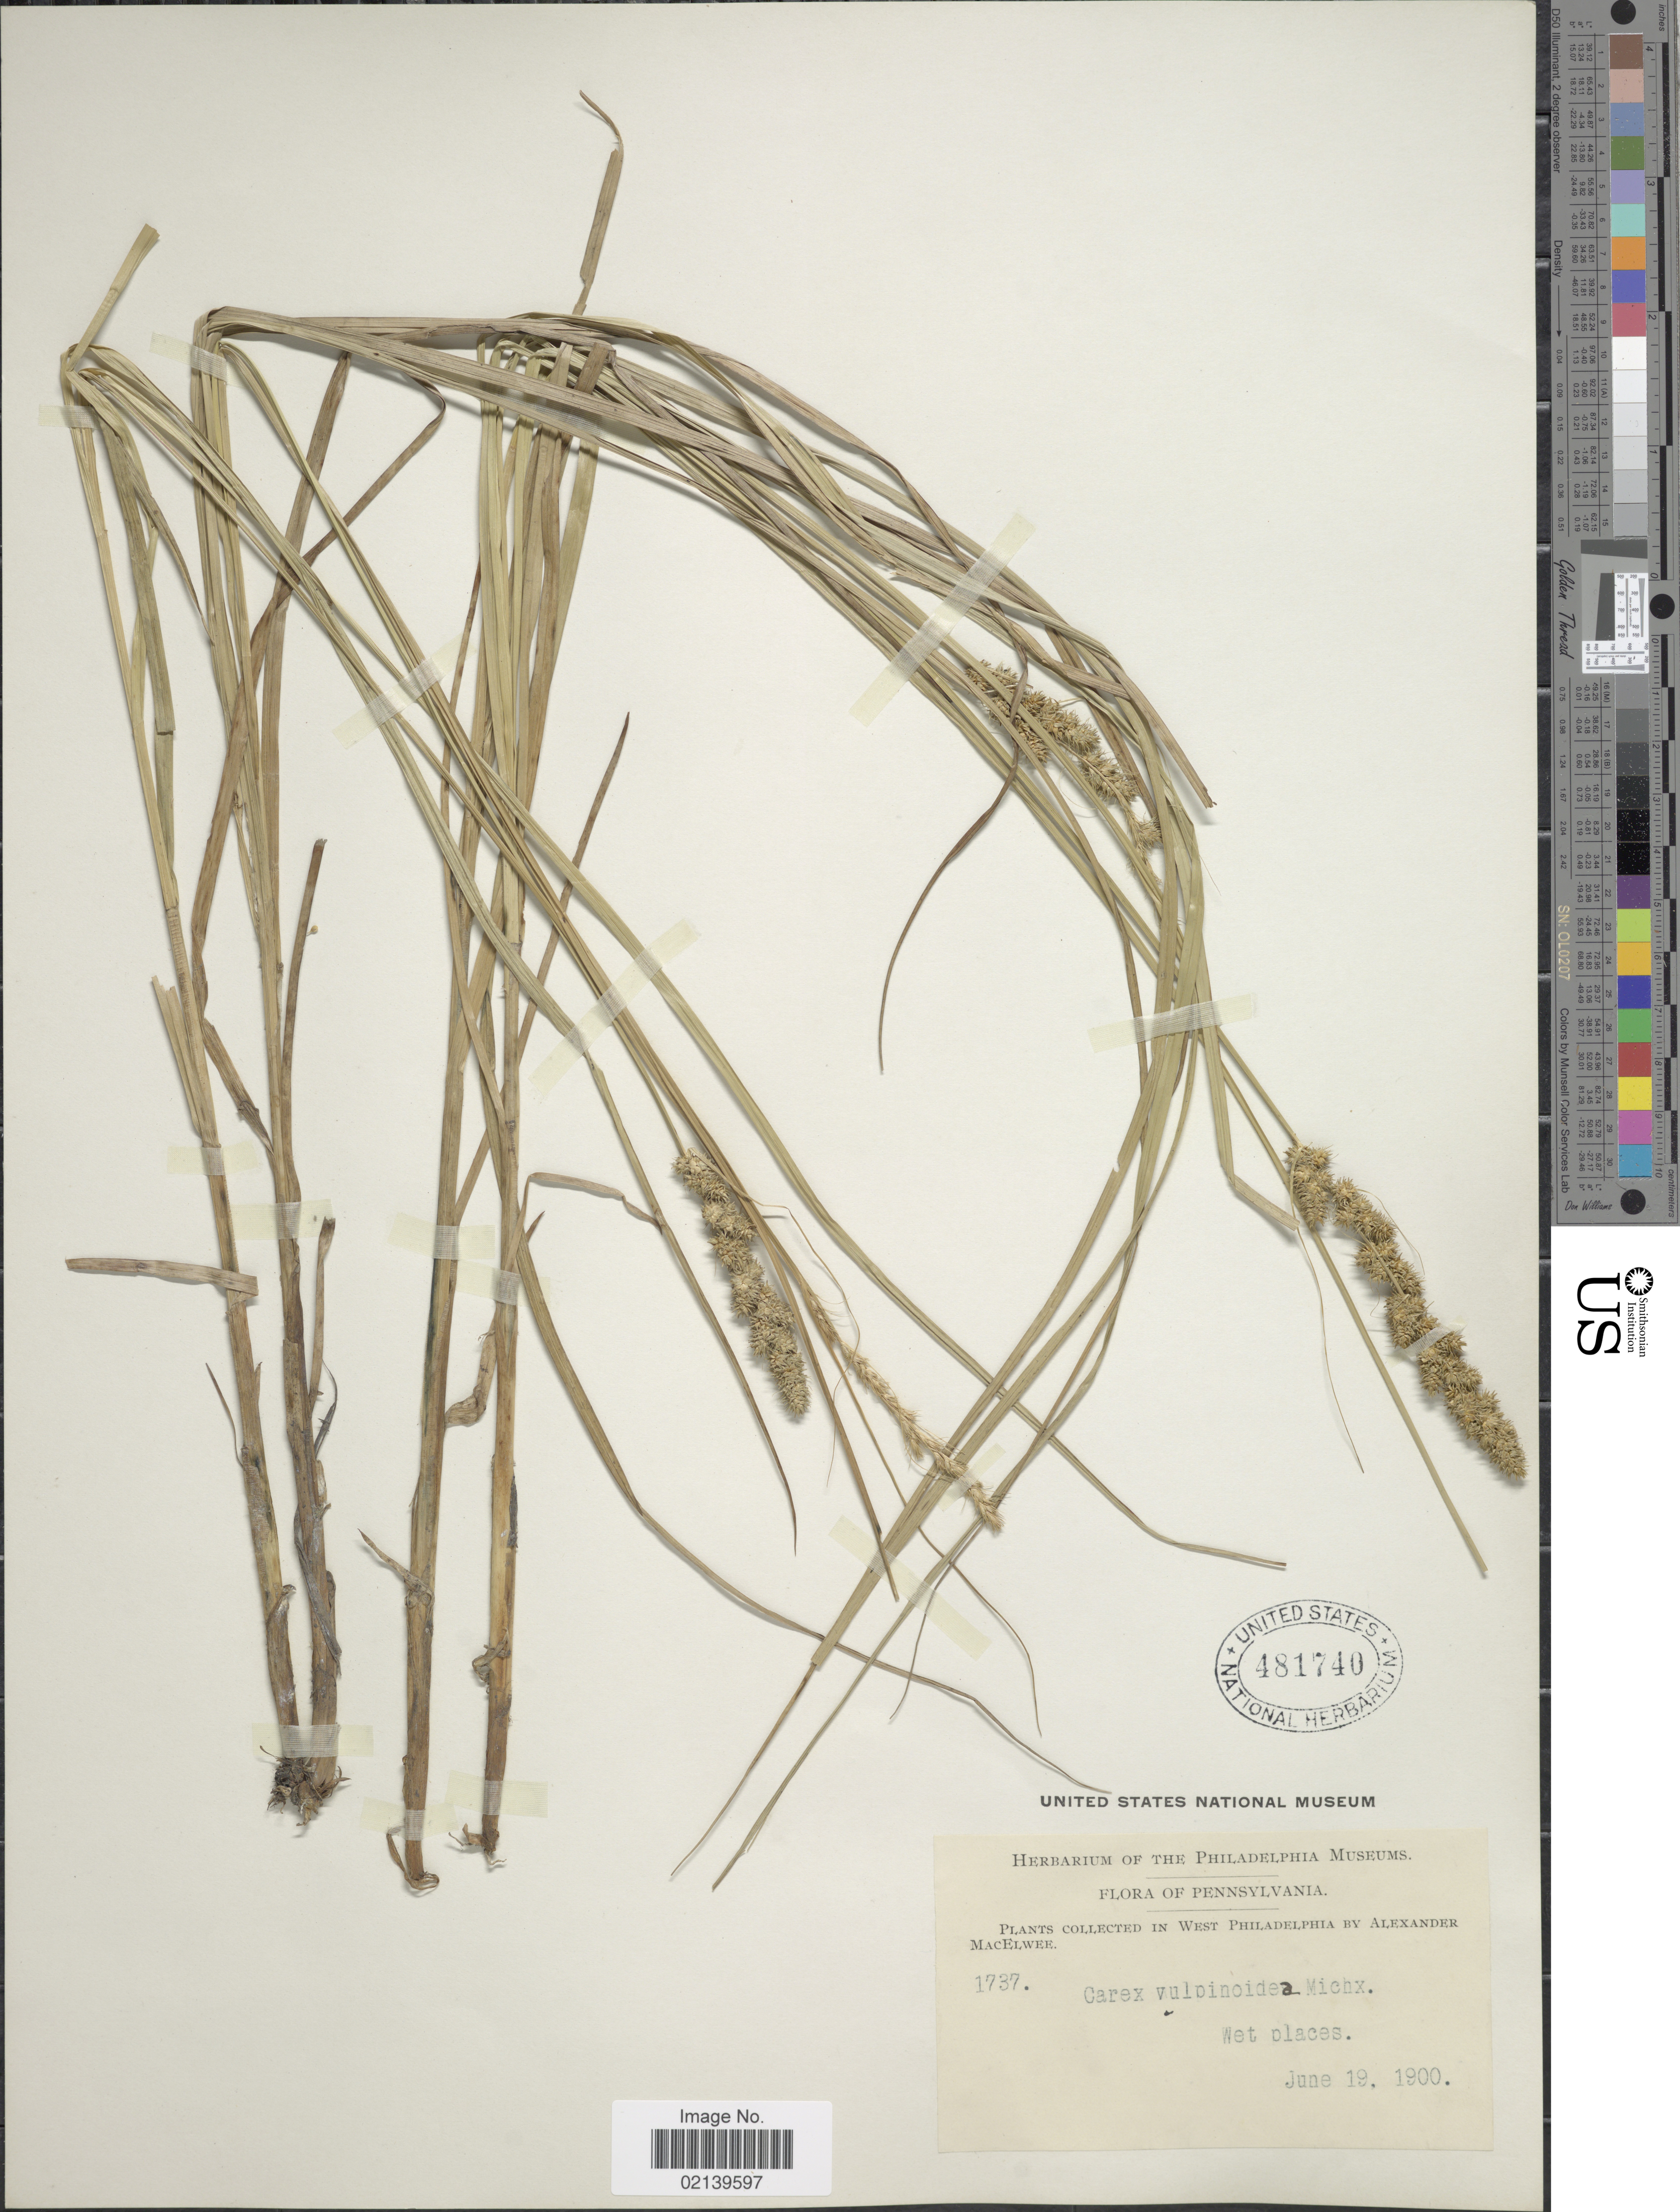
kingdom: Plantae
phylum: Tracheophyta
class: Liliopsida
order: Poales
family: Cyperaceae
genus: Carex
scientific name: Carex vulpinoidea Michx.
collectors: A. MacElwee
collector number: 1737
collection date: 1900-06-19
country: United States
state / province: Pennsylvania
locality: West Philadelphia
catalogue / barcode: US 481740